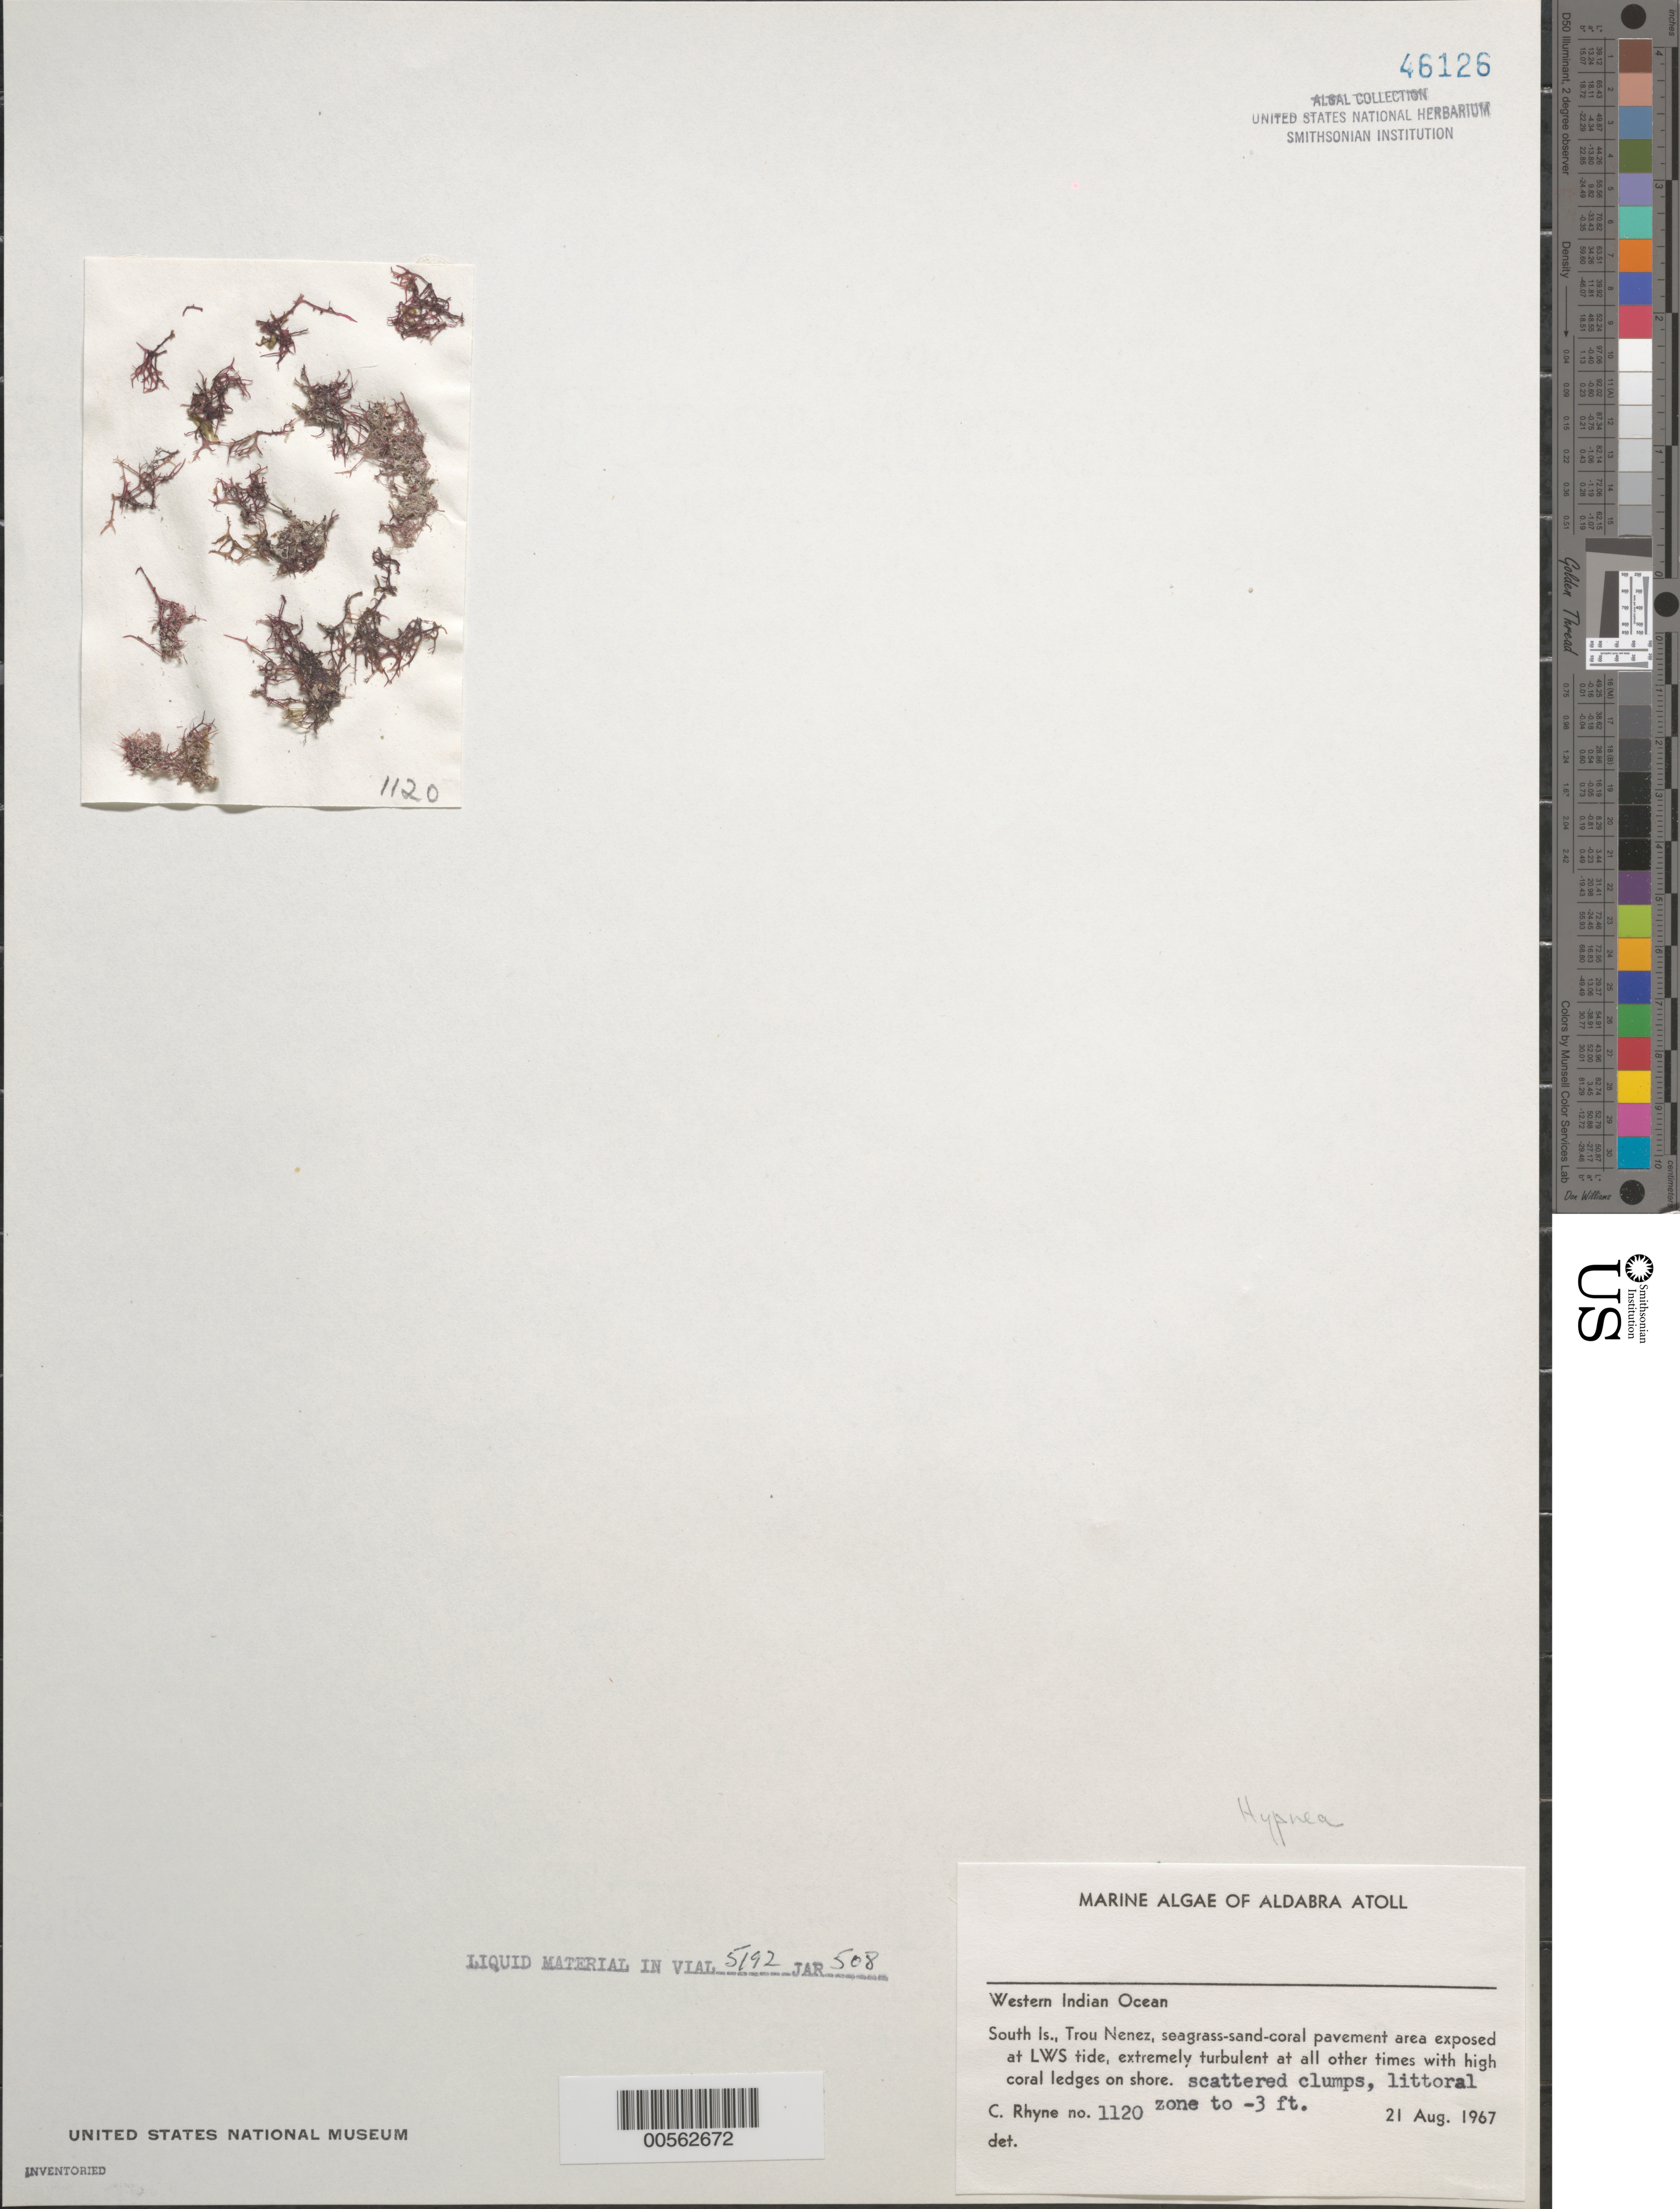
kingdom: Plantae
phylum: Rhodophyta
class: Florideophyceae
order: Gigartinales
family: Cystocloniaceae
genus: Hypnea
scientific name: Hypnea sp.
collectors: C. Rhyne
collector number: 1120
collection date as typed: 21 Aug 1967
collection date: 1967-08-21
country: Seychelles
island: Aldabra Atoll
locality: Trou Nenez, South Islet.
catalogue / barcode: US 46126